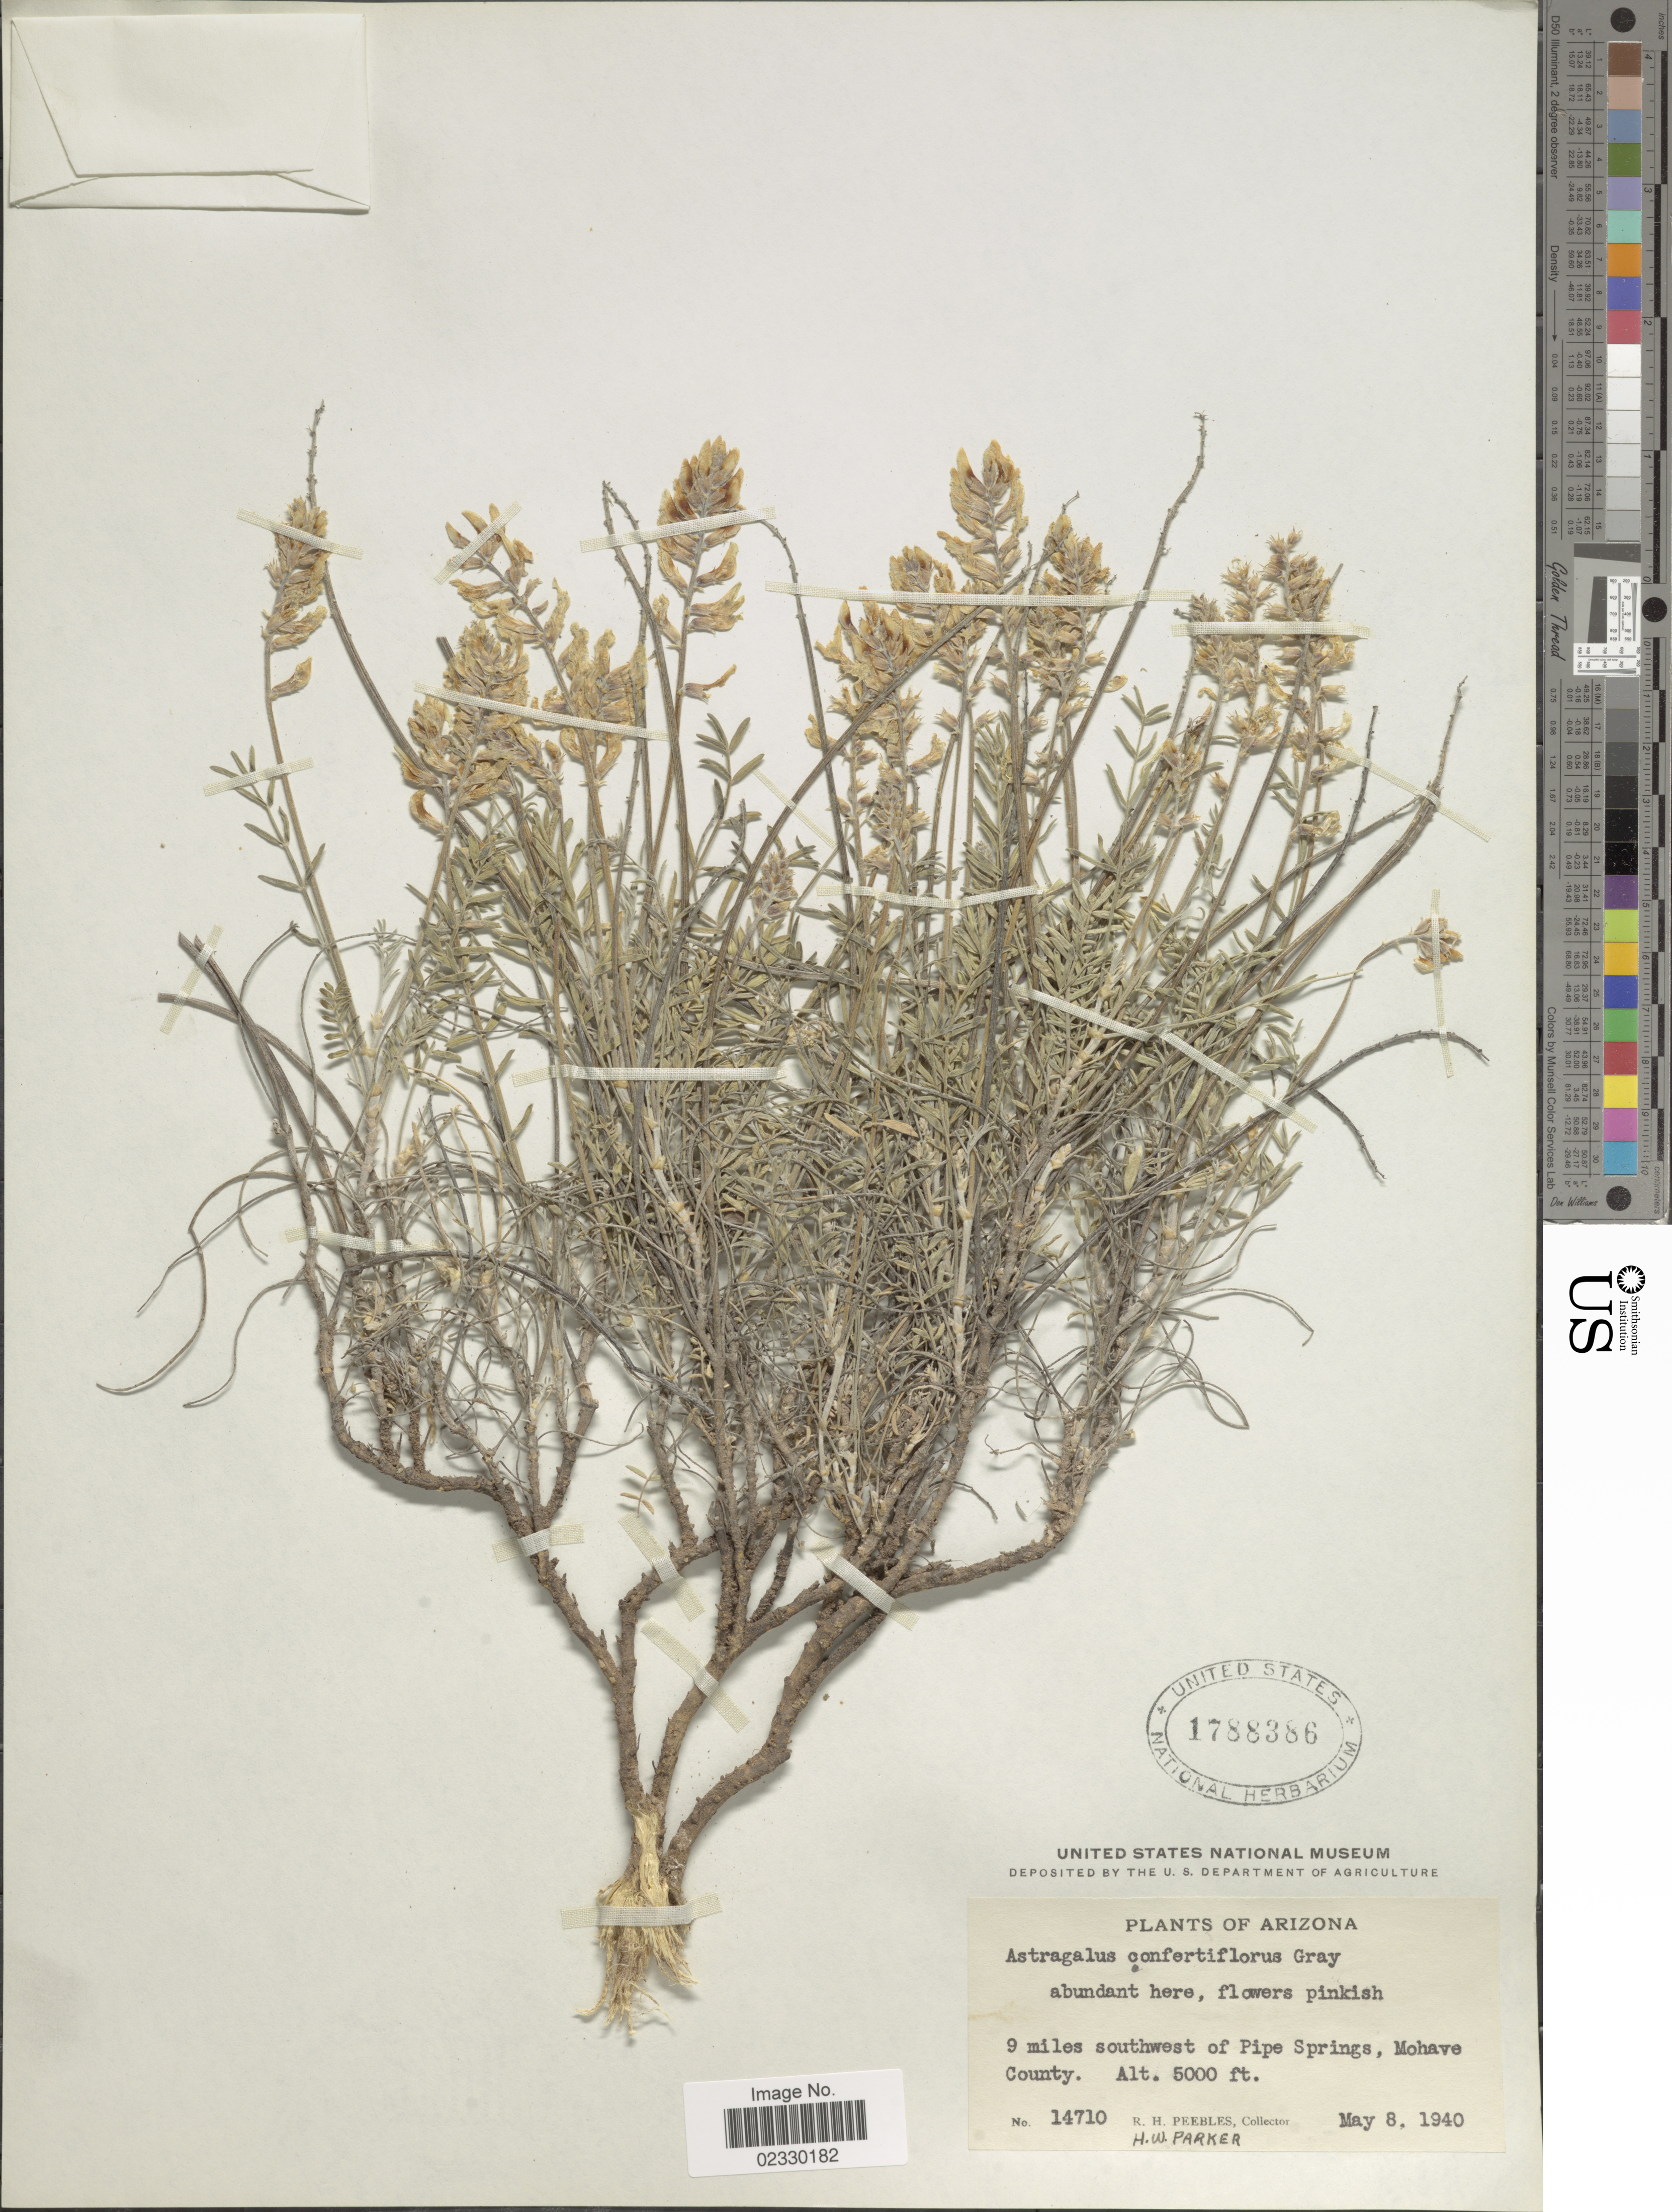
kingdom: Plantae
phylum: Tracheophyta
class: Magnoliopsida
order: Fabales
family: Fabaceae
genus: Astragalus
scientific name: Astragalus confertiflorus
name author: A. Gray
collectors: R. H. Peebles & H. W. Parker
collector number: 14710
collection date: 1940-05-08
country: United States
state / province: Arizona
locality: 9 miles southwest of Pipe Springs, Mohave County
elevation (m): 1524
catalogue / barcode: US 1788386